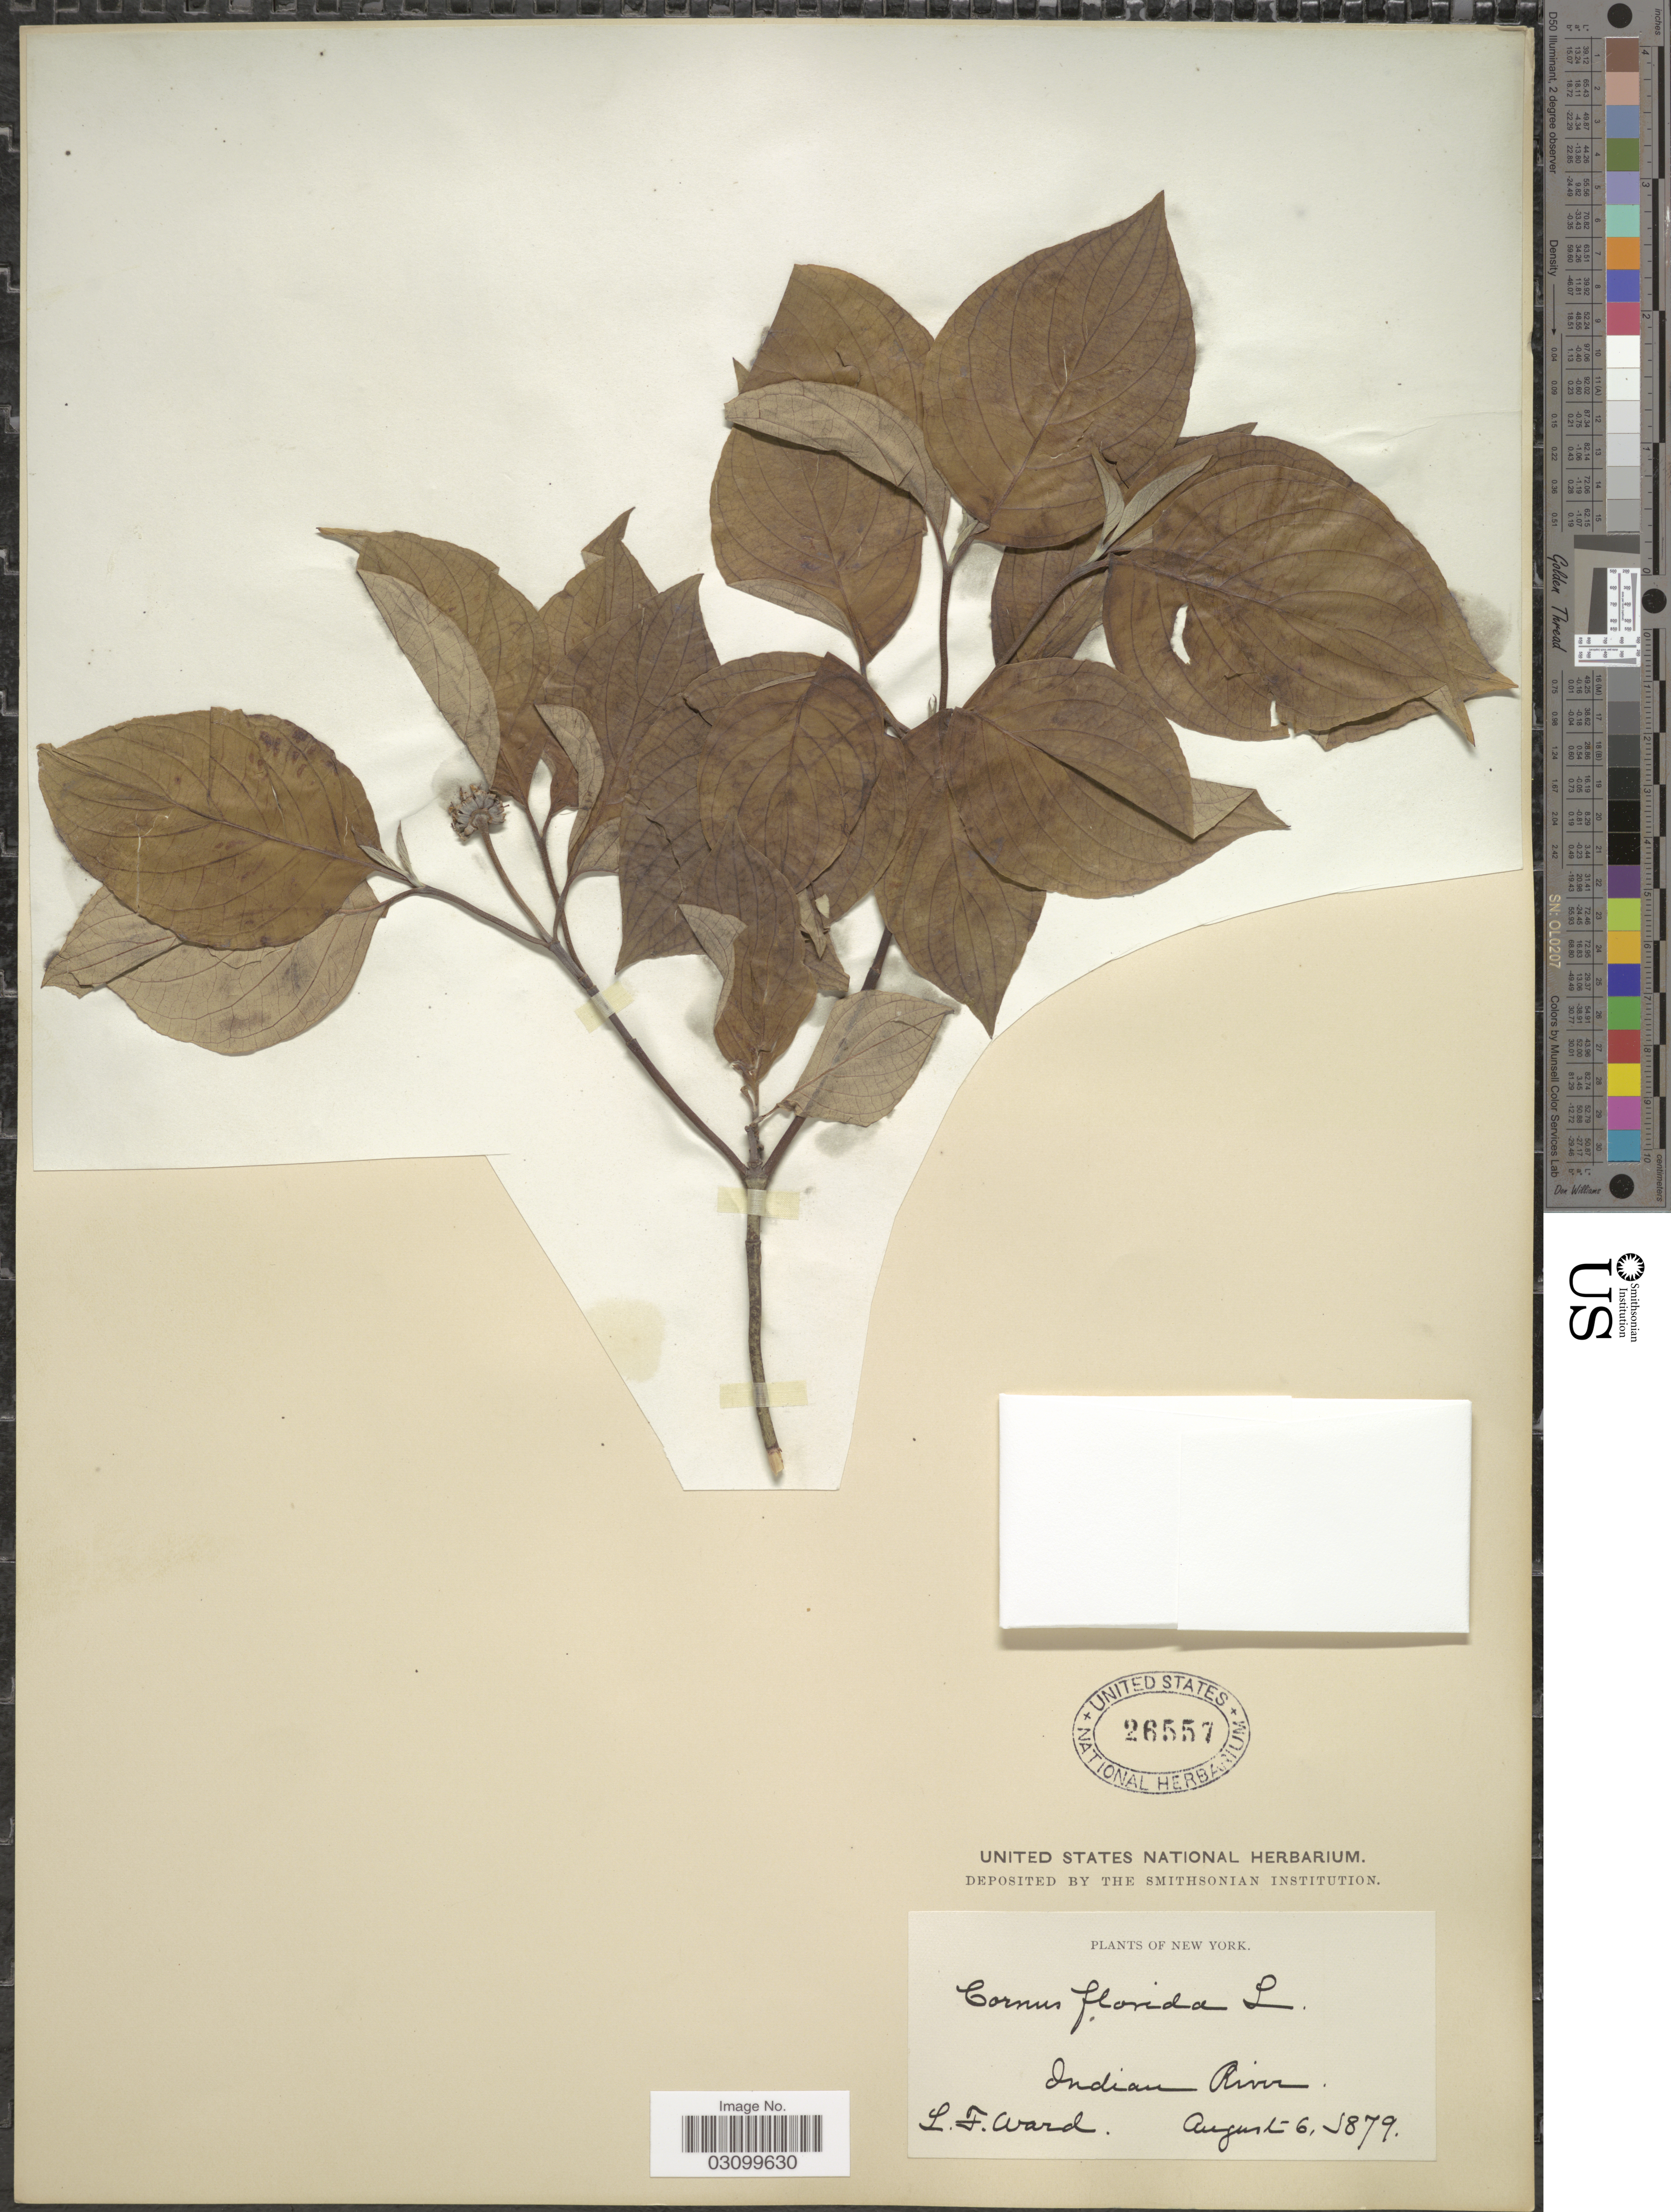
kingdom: Plantae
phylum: Tracheophyta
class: Magnoliopsida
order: Cornales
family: Cornaceae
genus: Cornus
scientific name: Cornus florida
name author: L.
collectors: L. Ward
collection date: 1879-08-06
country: United States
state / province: New York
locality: Indian River.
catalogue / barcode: US 26557